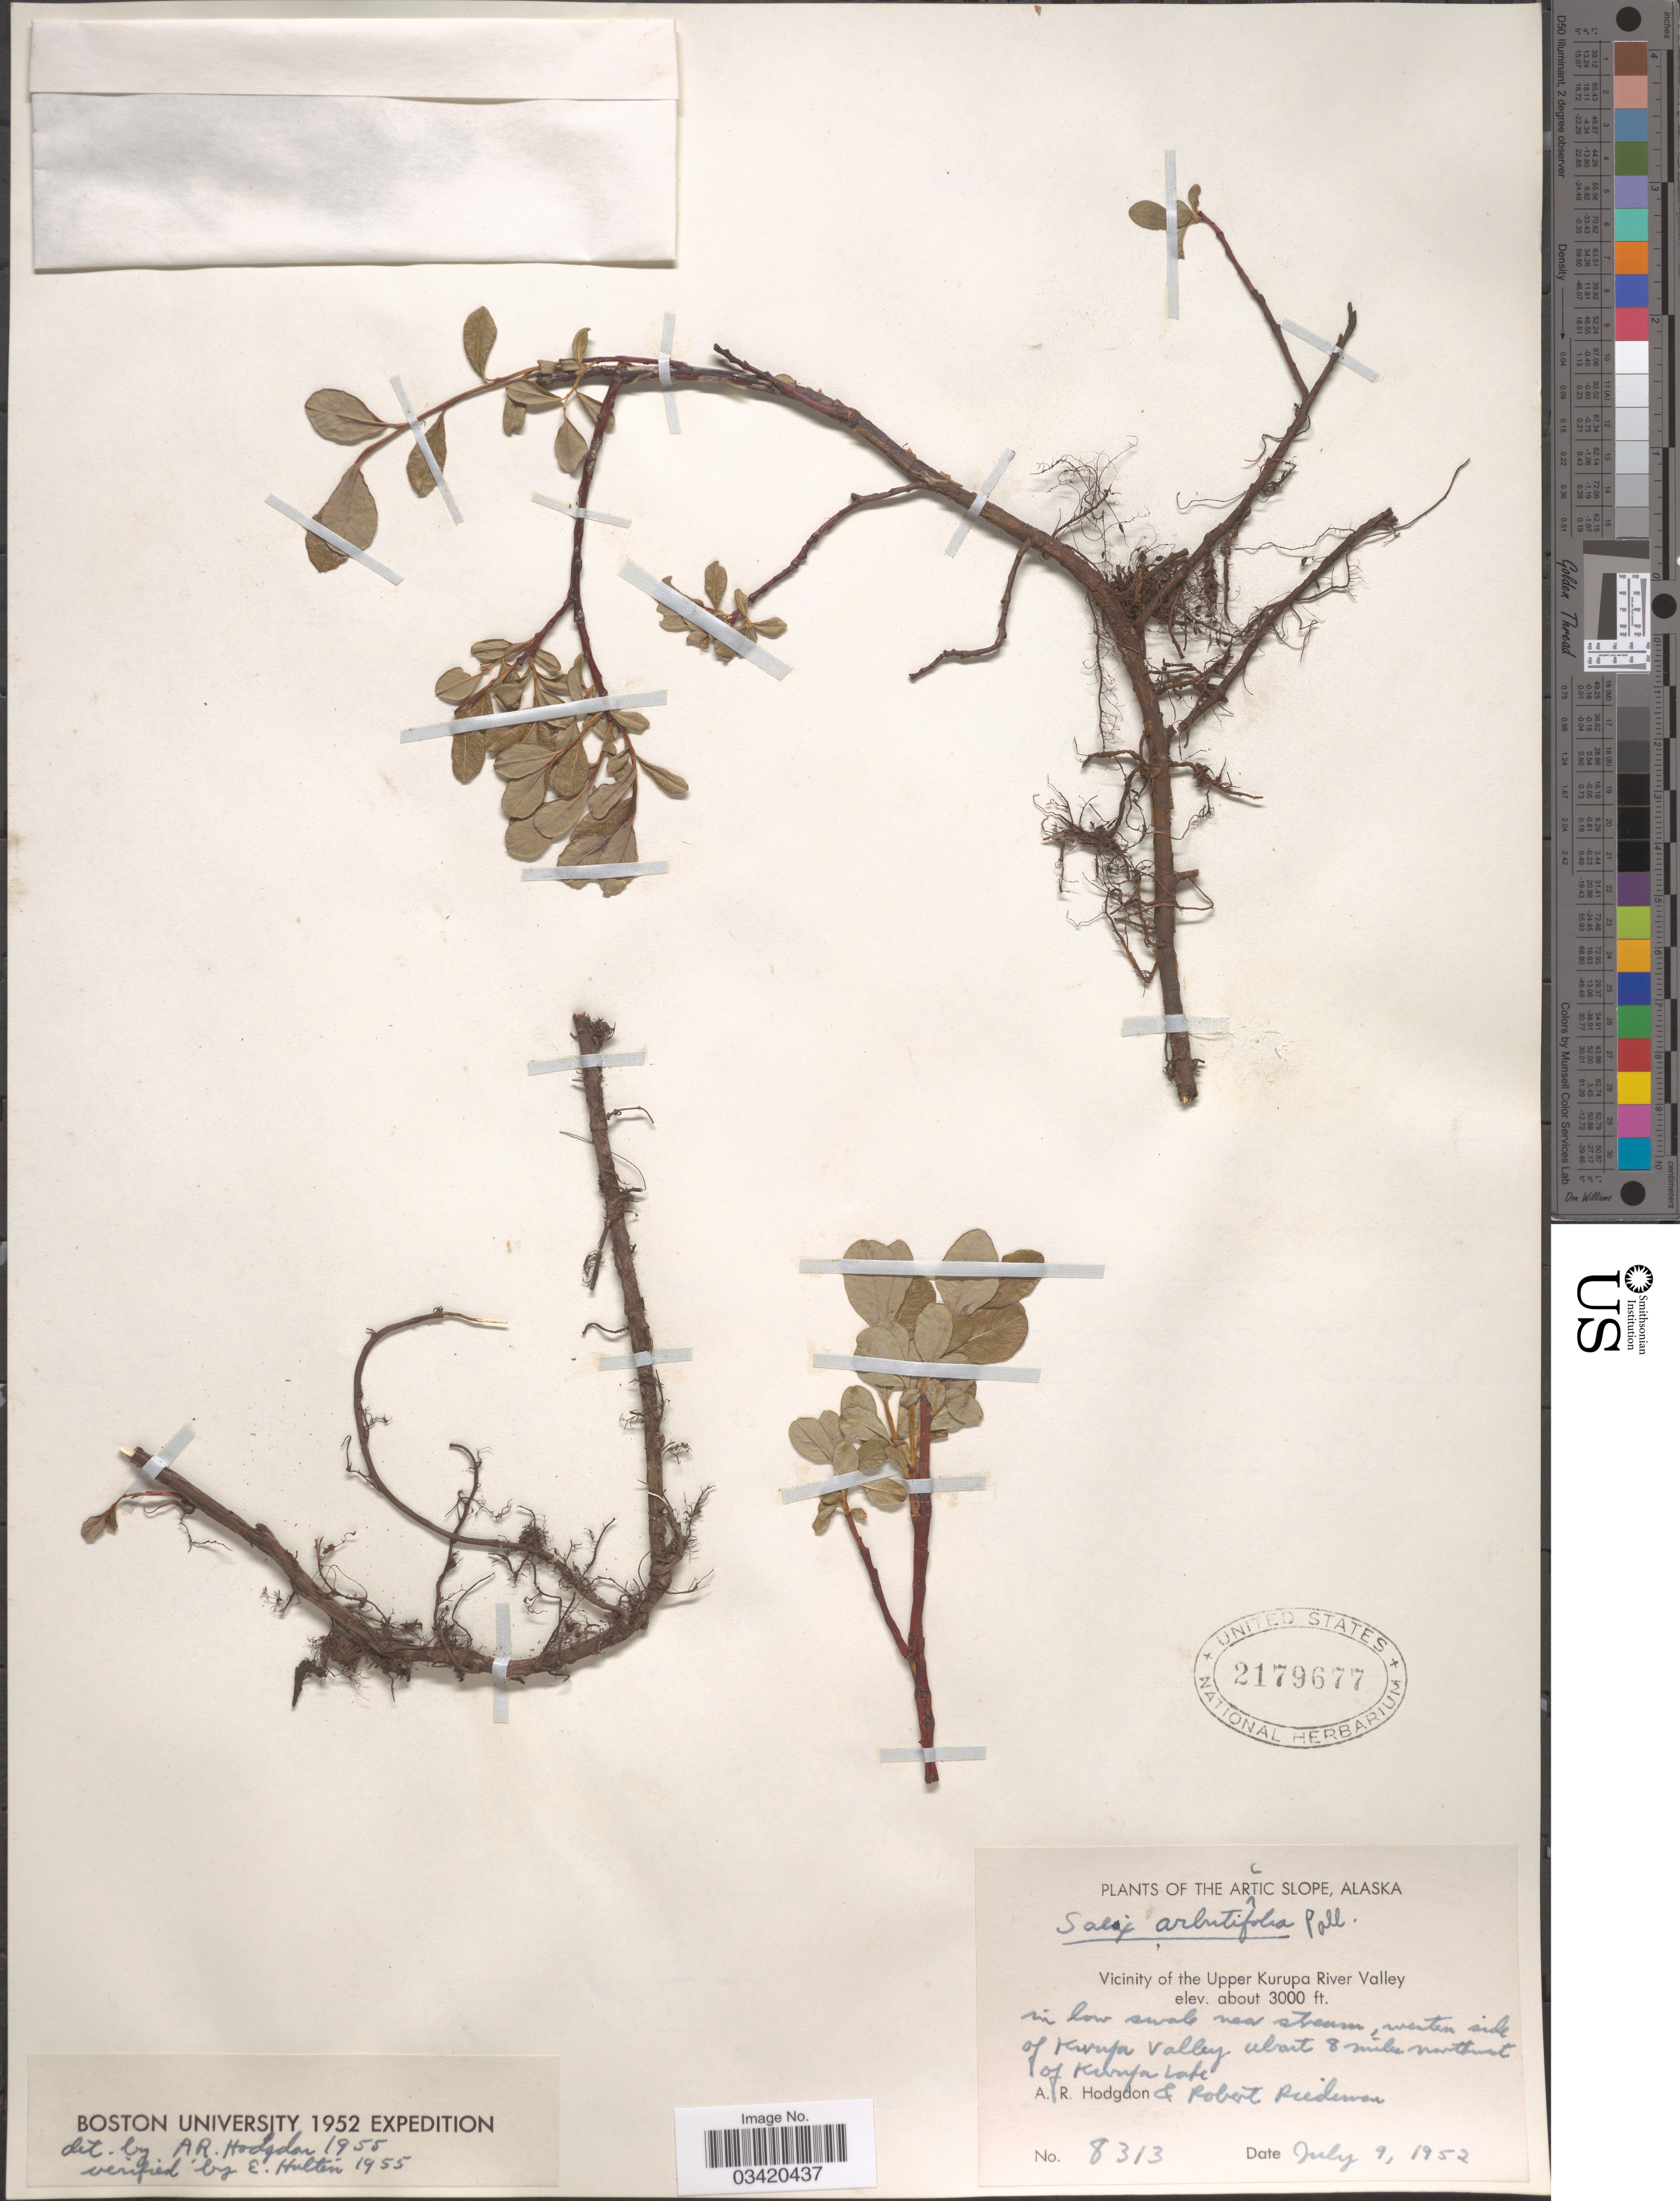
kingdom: Plantae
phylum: Tracheophyta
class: Magnoliopsida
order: Malpighiales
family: Salicaceae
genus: Salix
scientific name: Salix fuscescens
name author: Andersson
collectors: A. R. Hodgdon & R. Riedeman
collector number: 8313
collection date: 1952-07-09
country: United States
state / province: Alaska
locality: The Arctic Slope. Vicinity of the Upper Kurupa River Valley. Western side of Kurupa Valley about 8 miles northwest of Kurupa Lake.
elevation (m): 914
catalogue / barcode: US 2179677